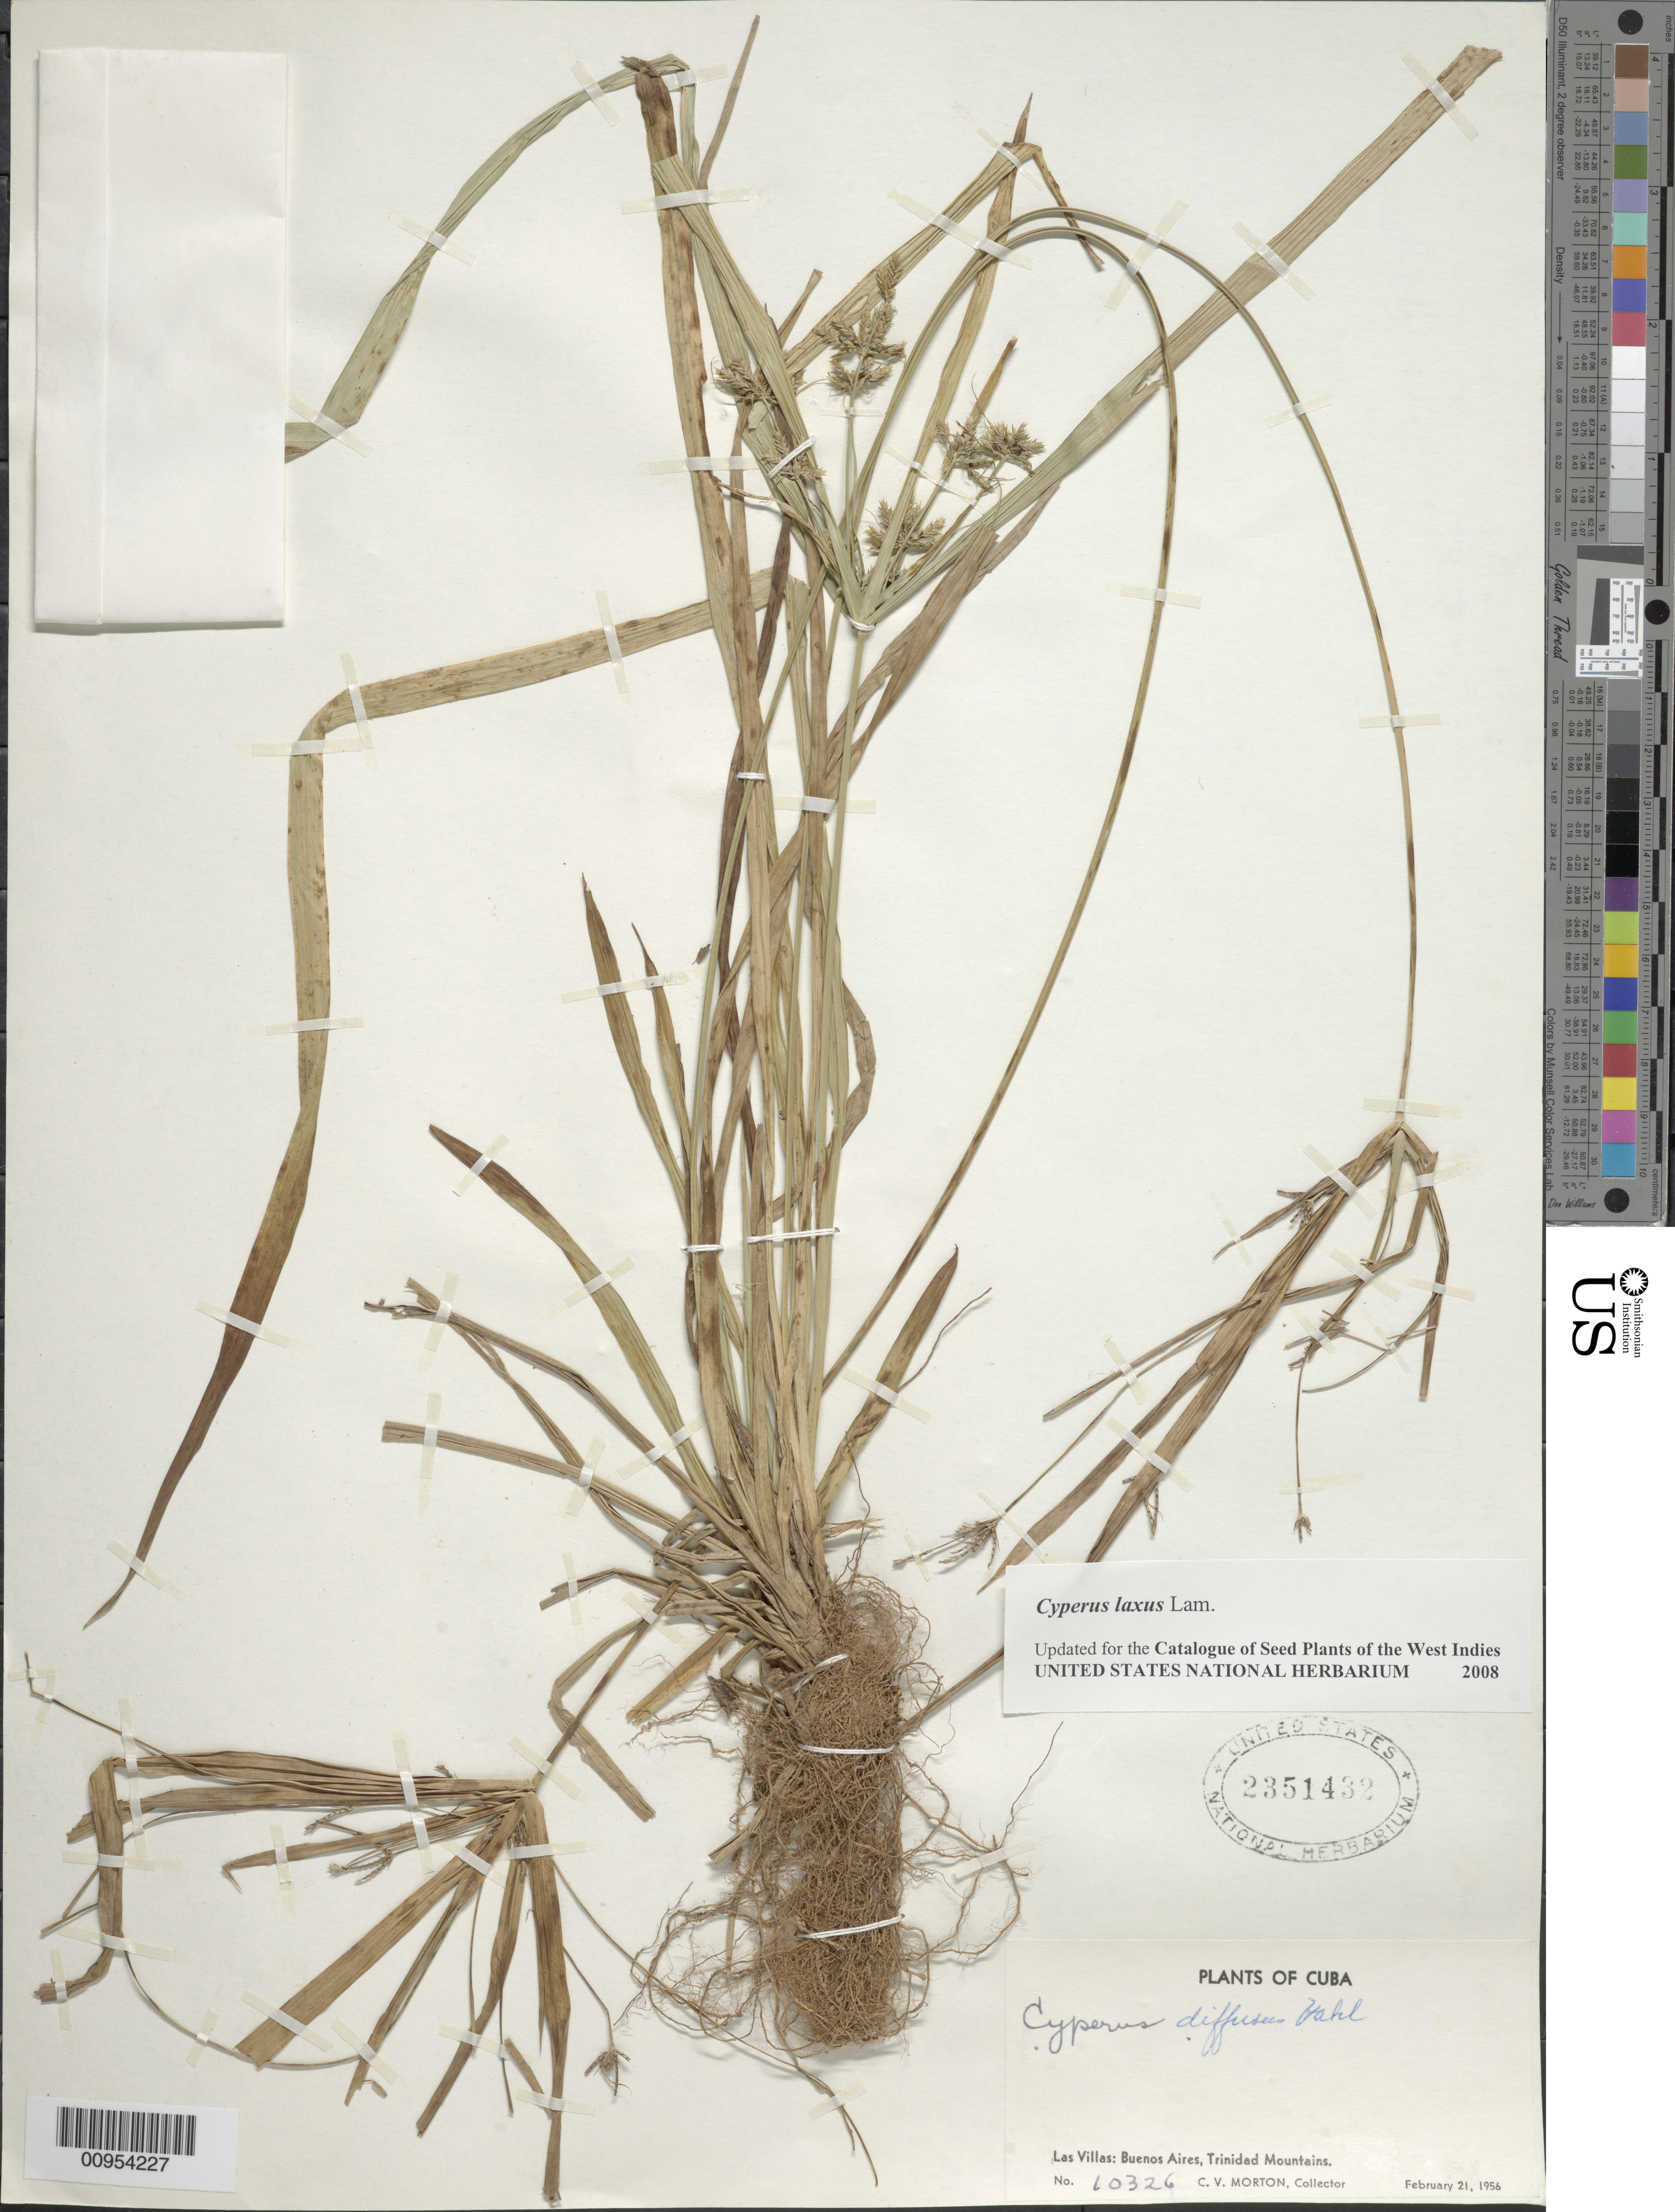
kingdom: Plantae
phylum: Tracheophyta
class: Liliopsida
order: Poales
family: Cyperaceae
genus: Cyperus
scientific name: Cyperus laxus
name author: Lam.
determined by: Strong, M. T., (US), Smithsonian Institution - National Museum of Natural History (UNITED STATES)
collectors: C. V. Morton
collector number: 10326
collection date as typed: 21 Feb 1956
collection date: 1956-02-21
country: Cuba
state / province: Las Villas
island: Cuba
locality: Buenos Aires, Trinidad Mounatains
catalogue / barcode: US 2351432